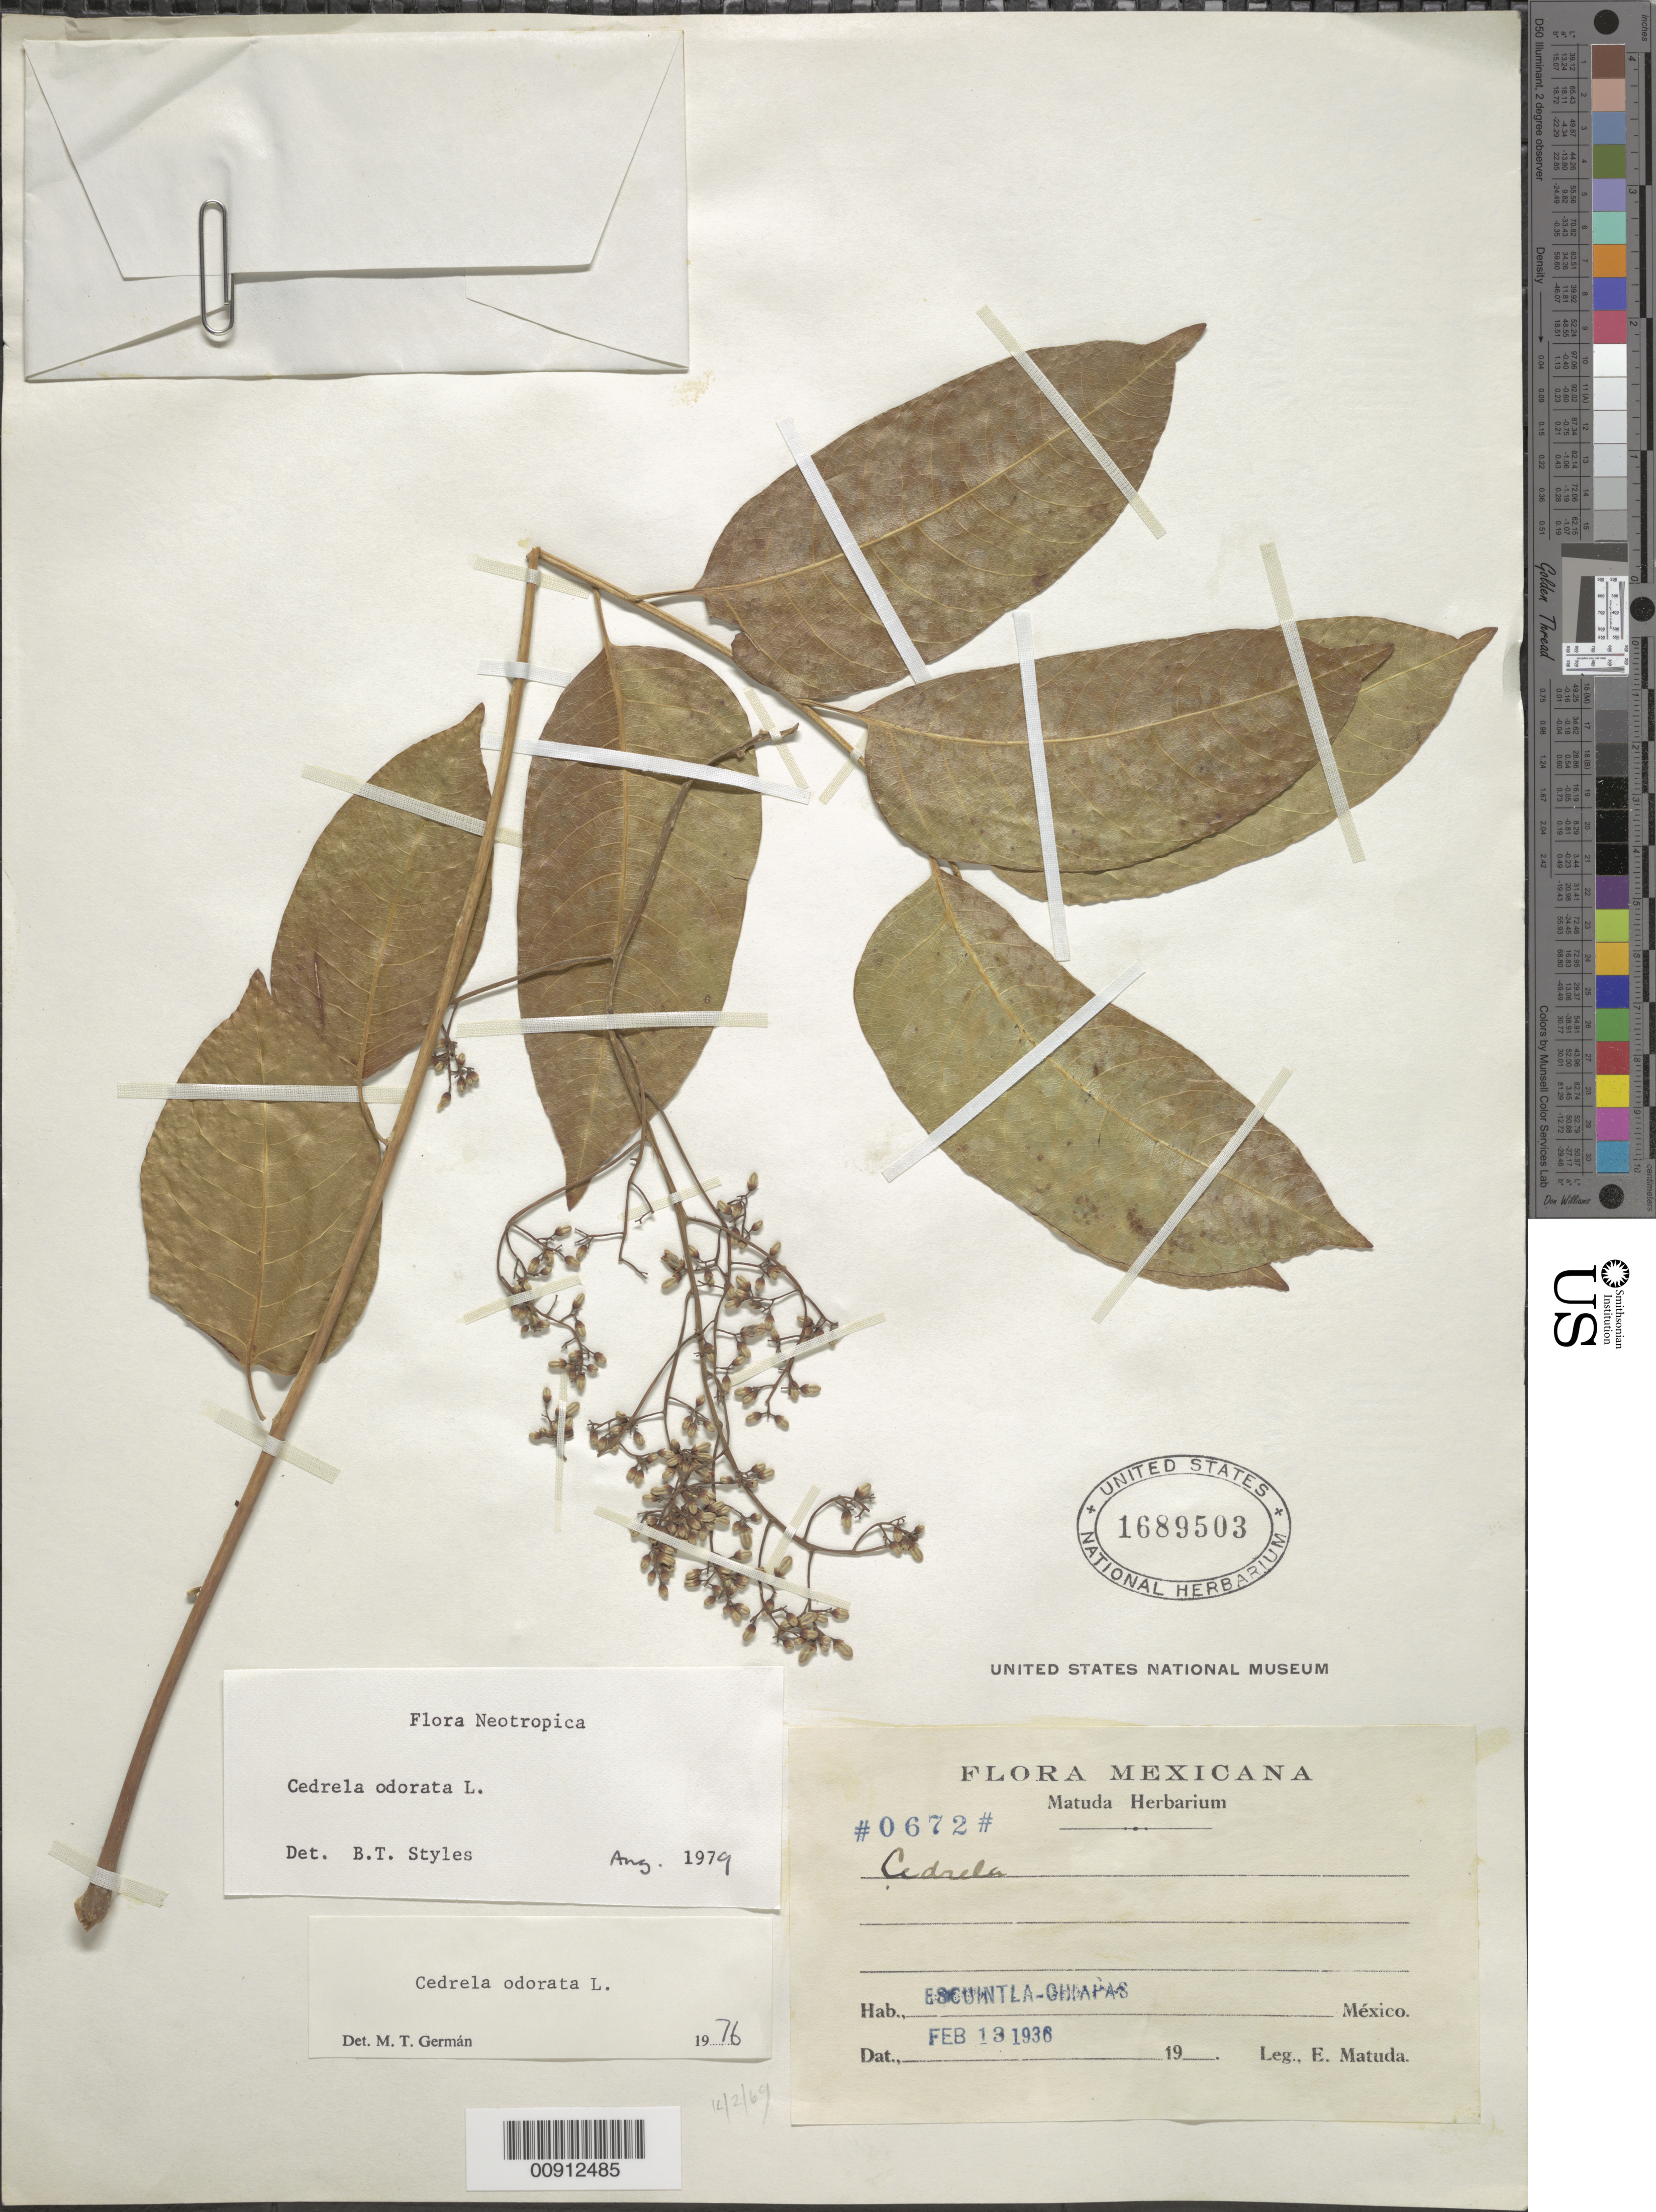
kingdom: Plantae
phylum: Tracheophyta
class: Magnoliopsida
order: Sapindales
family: Meliaceae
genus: Cedrela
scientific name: Cedrela odorata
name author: L.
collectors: E. Matuda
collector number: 0672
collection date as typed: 13 Feb 1936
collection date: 1936-02-13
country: Mexico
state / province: Chiapas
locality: Escuintla, Chiapas.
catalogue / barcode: US 1689503